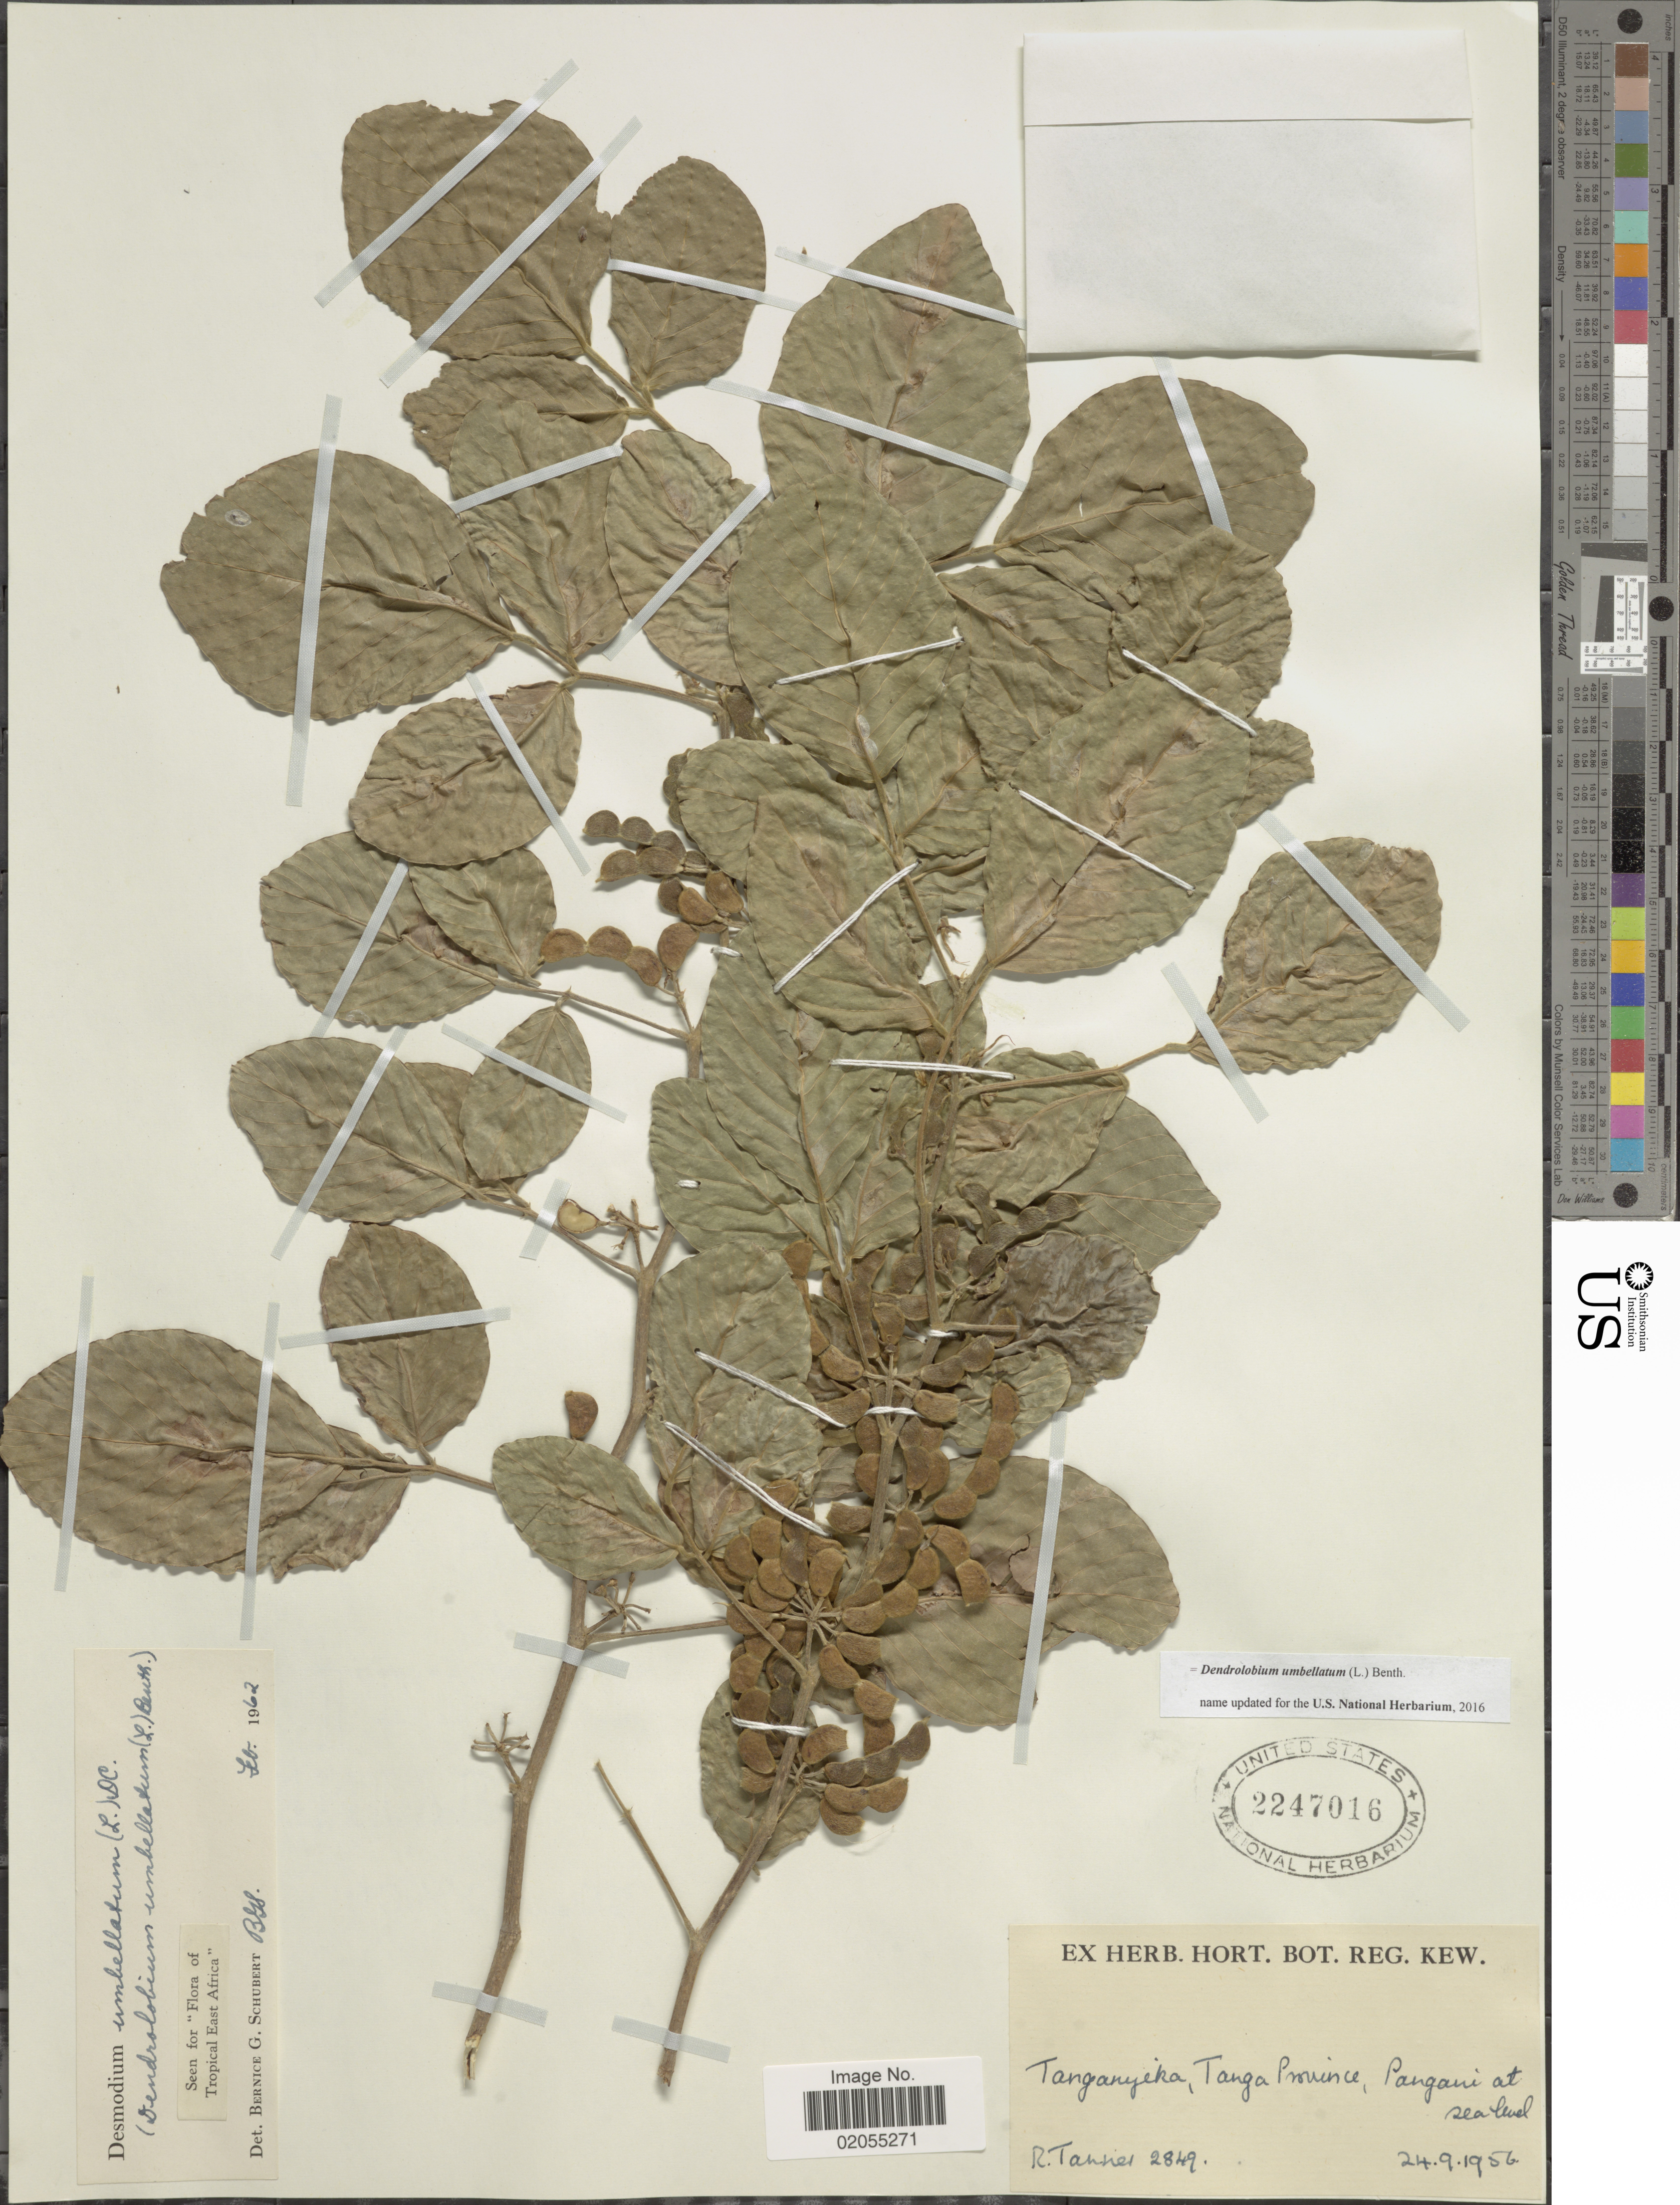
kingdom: Plantae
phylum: Tracheophyta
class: Magnoliopsida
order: Fabales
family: Fabaceae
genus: Desmodium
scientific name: Desmodium umbellatum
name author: (L.) DC.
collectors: R. Tanner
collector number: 2849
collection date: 1956-09-24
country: Tanzania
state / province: Tanga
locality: Tanganyika, Tanga Province, Pangani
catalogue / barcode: US 2247016